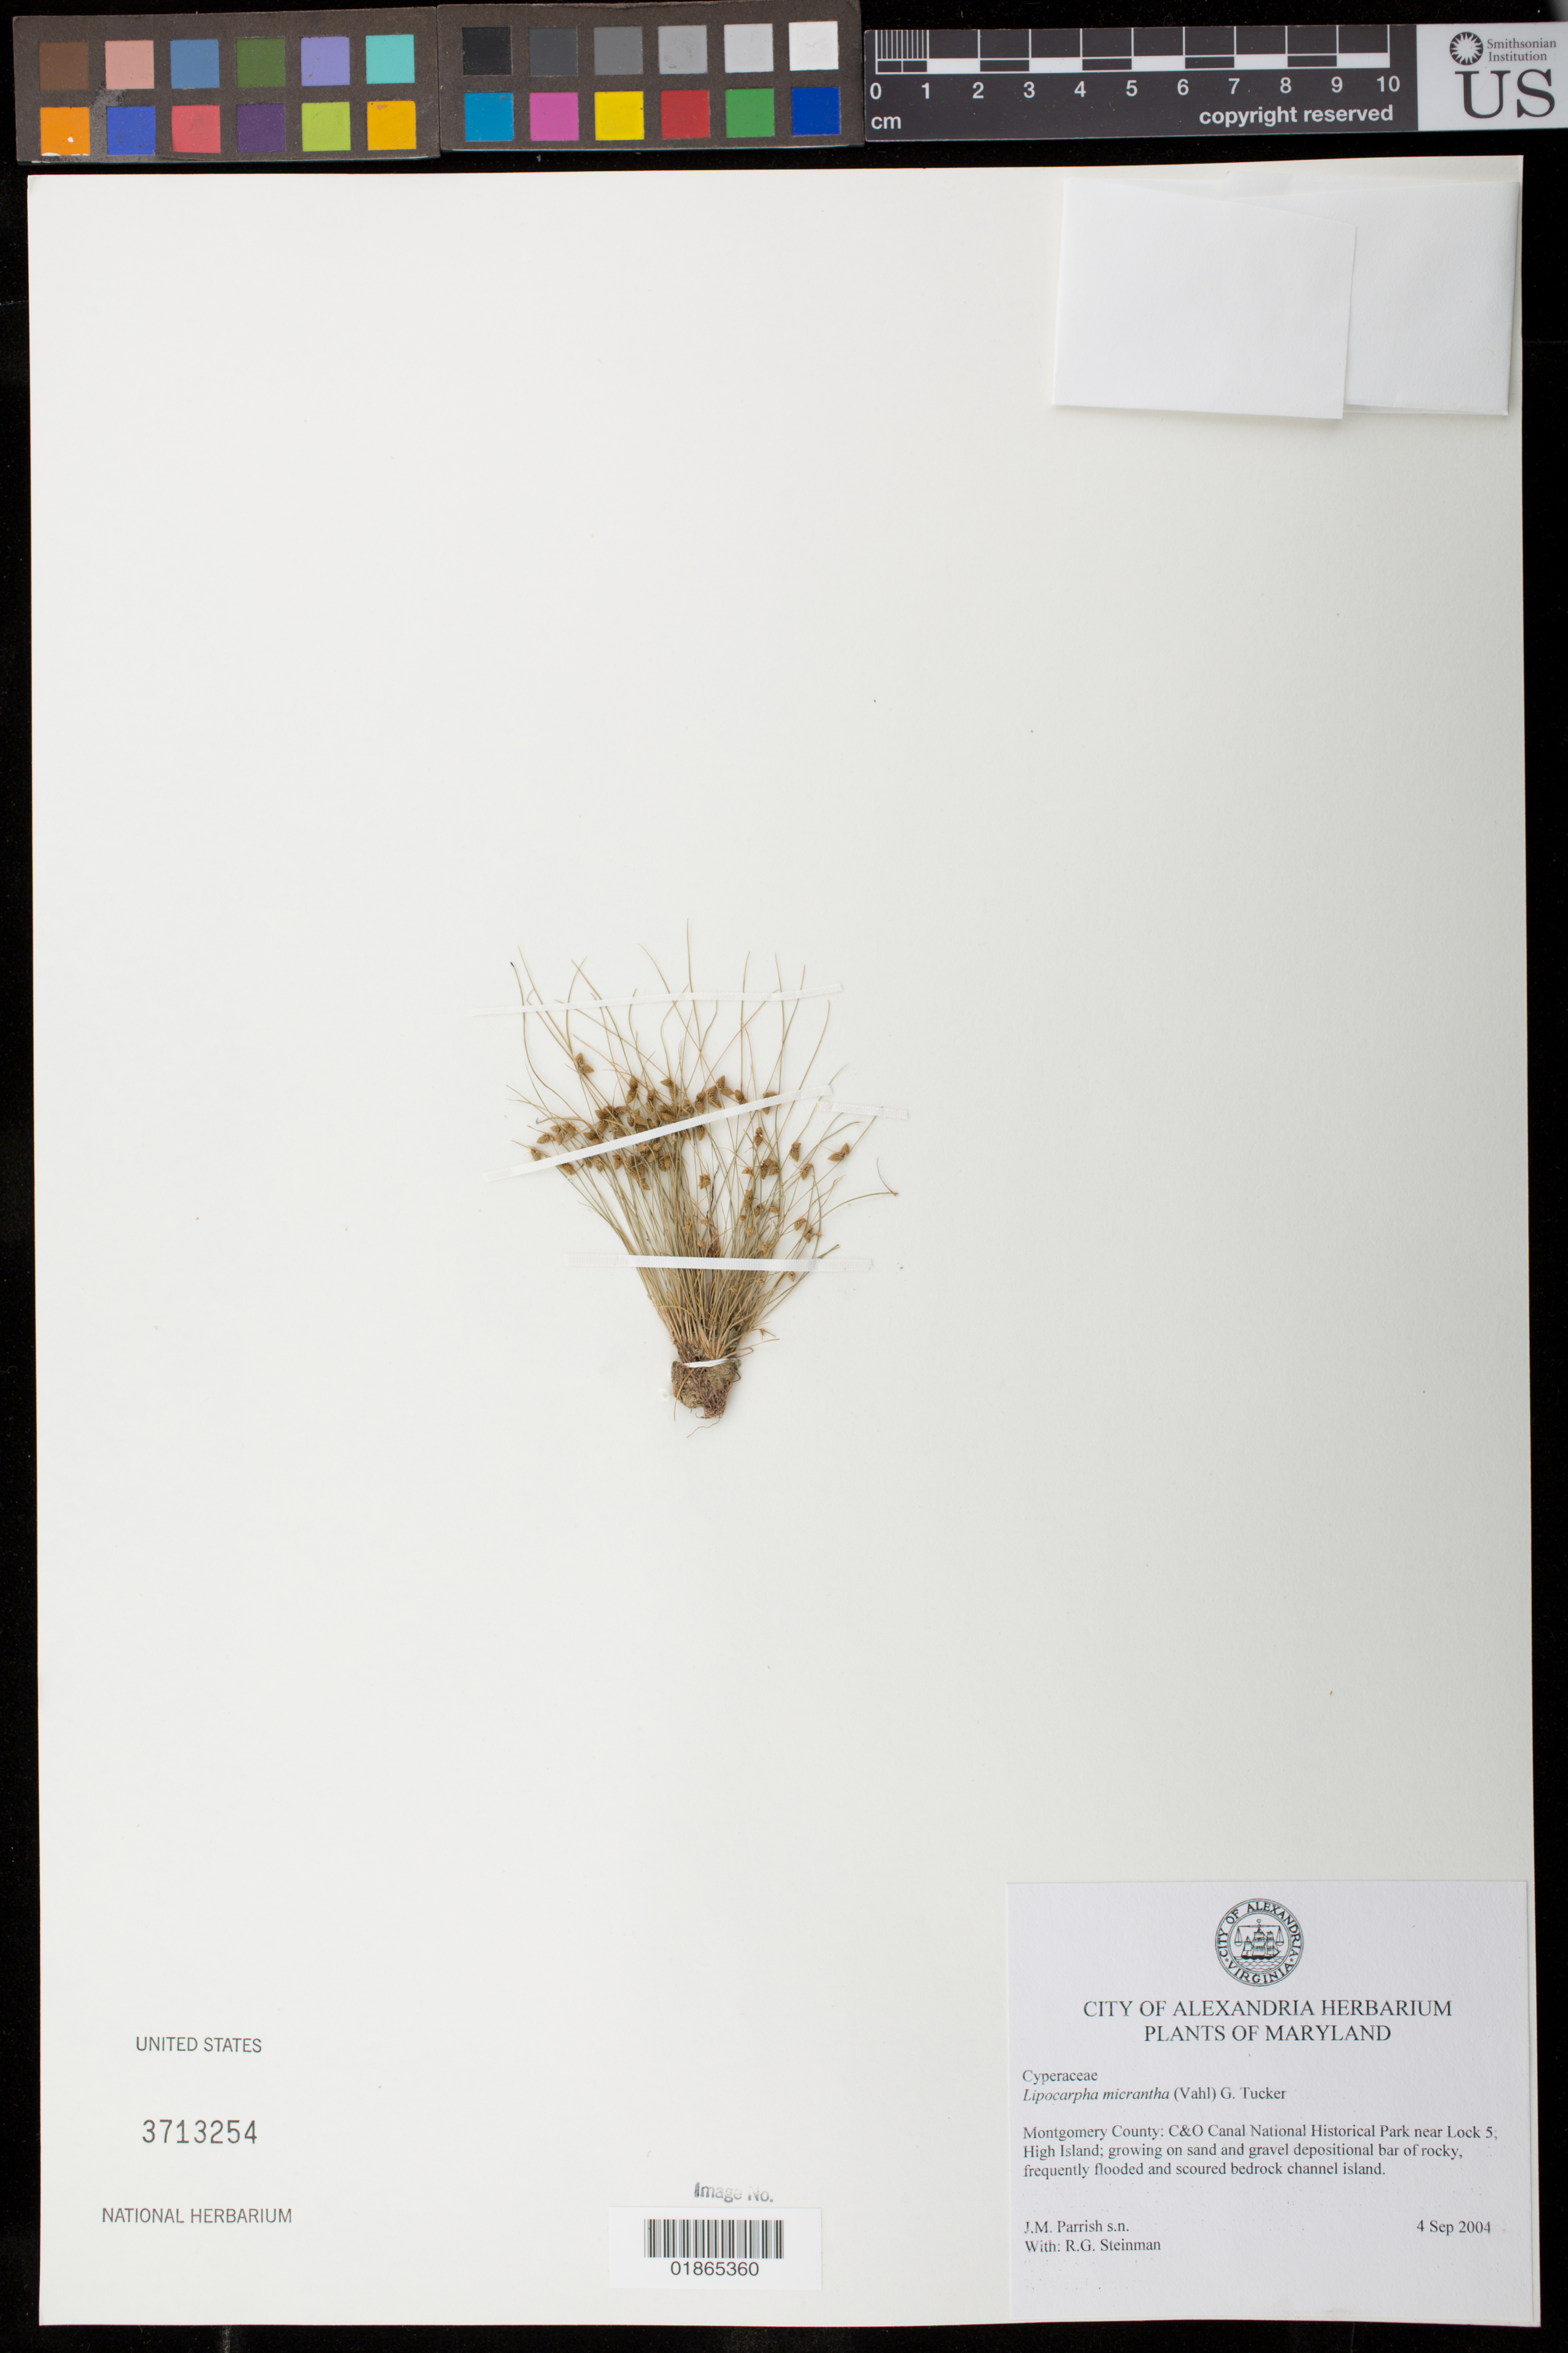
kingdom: Plantae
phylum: Tracheophyta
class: Liliopsida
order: Poales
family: Cyperaceae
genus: Cyperus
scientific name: Cyperus subsquarrosus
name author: (Muhl.) Bauters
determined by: Strong, M. T., (US), Smithsonian Institution - National Museum of Natural History (UNITED STATES)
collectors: J. Parrish & R. Steinman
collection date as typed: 4 Sep 2004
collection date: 2004-09-04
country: United States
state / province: Maryland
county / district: Montgomery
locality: C&O Canal National Historical Park near Lock 5; High Island.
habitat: Growing on sand and gravel depositional bar of rocky, frequently flooded and scoured bedrock channel island.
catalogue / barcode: US 3713254